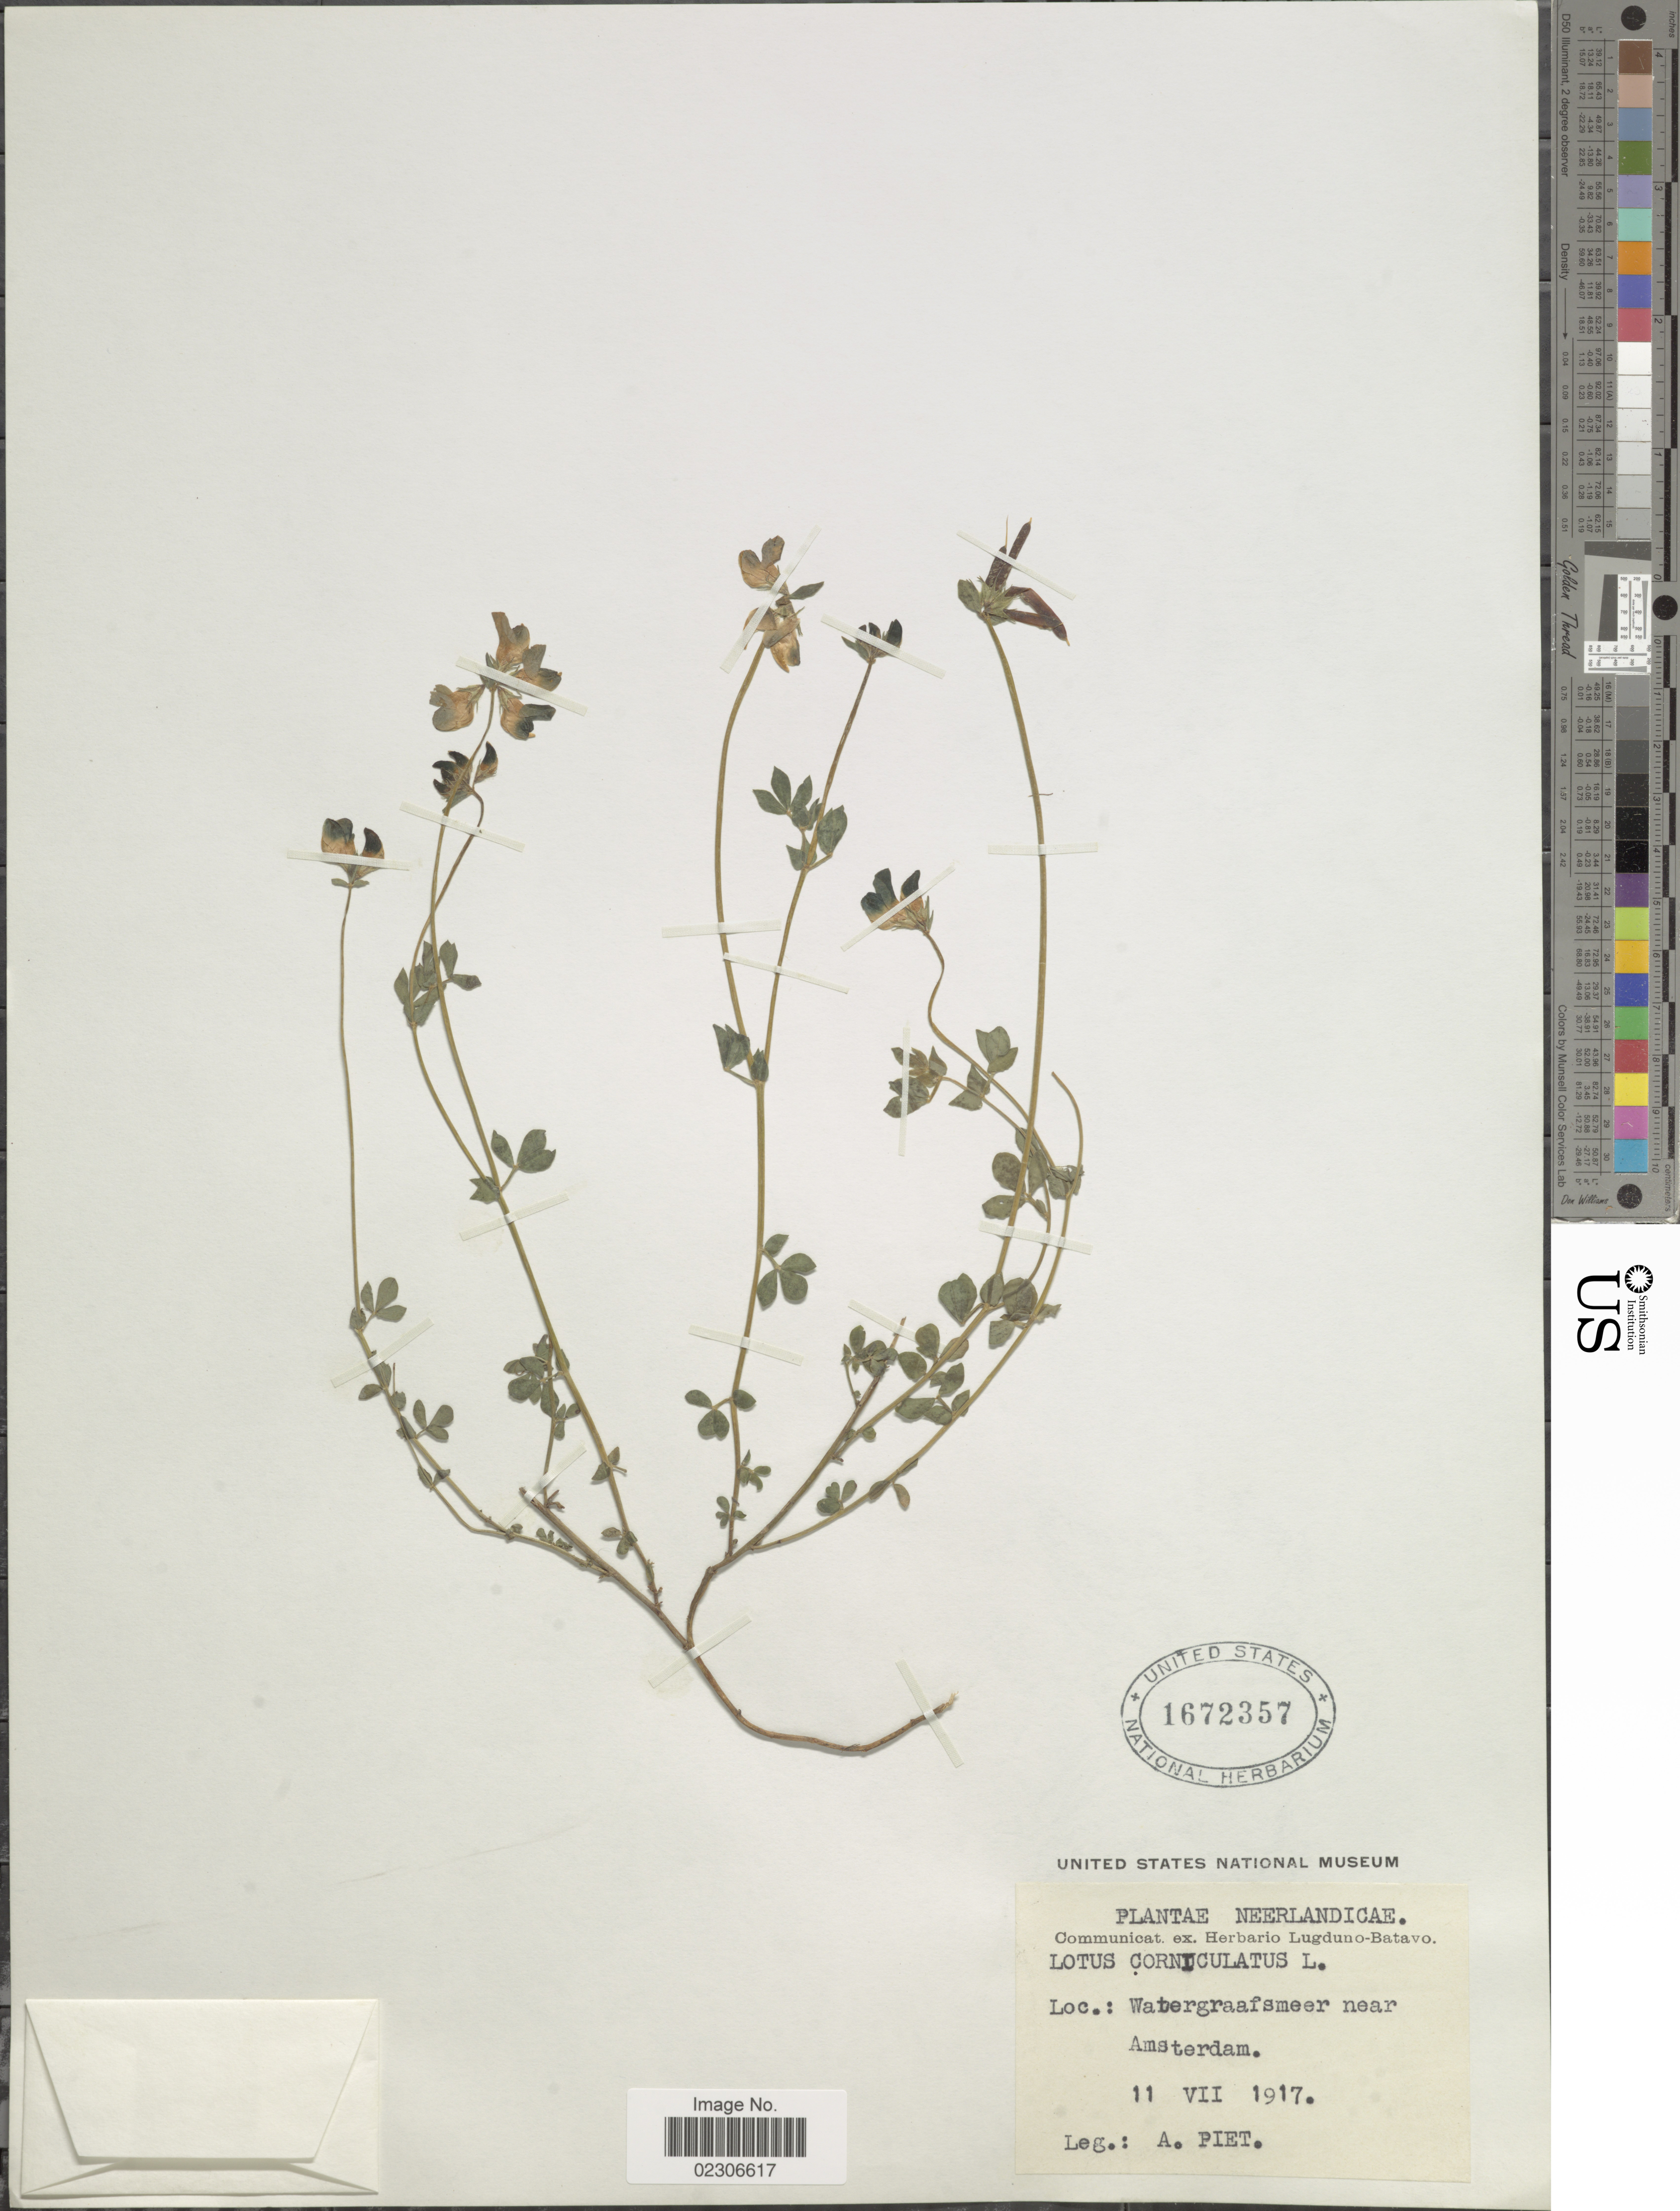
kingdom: Plantae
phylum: Tracheophyta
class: Magnoliopsida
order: Fabales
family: Fabaceae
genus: Lotus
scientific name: Lotus corniculatus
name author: L.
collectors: A. Piet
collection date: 1917-07-11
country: Netherlands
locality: Neerlandicae. Watergraafsmeer near Amsterdam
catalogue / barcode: US 1672357